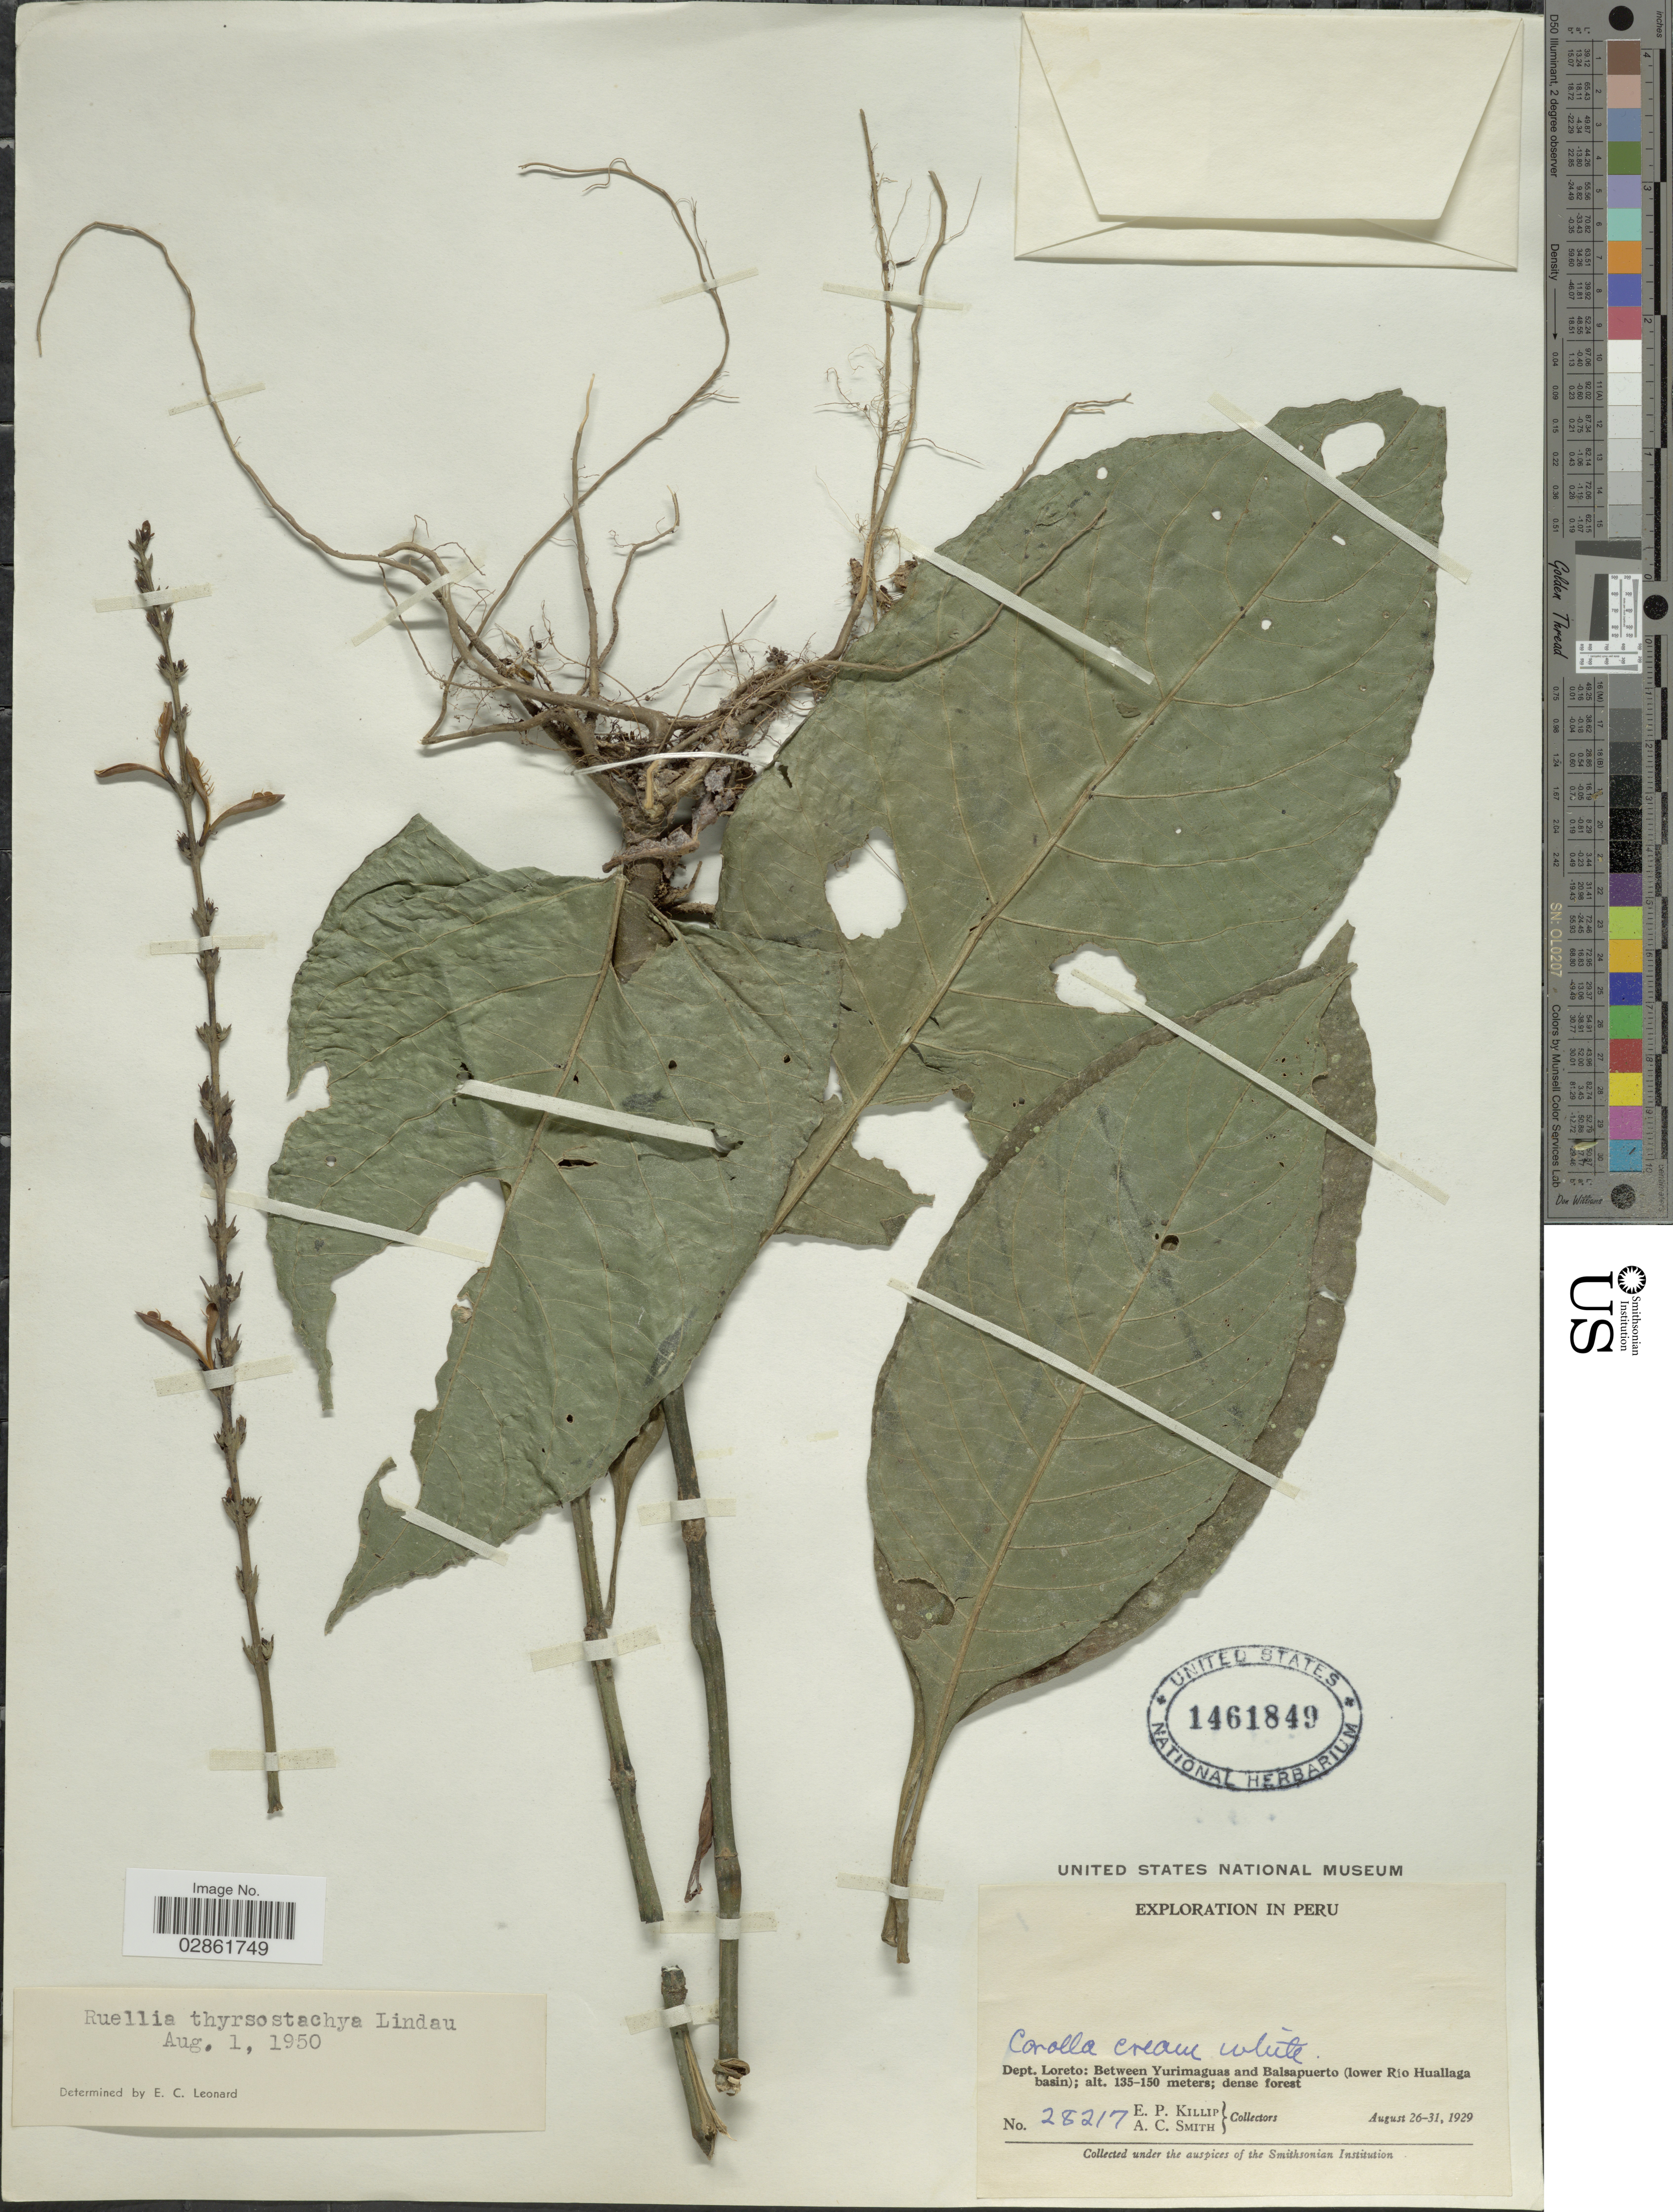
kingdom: Plantae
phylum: Tracheophyta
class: Magnoliopsida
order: Lamiales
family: Acanthaceae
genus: Ruellia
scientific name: Ruellia proxima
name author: Lindau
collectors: E. P. Killip & A. C. Smith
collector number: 28217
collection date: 1929-08-26/1929-08-31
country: Peru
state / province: Loreto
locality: Dept. Loreto: Between Yurimaguas and Balsapuerto (lower Rio Huallaga basin).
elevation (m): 135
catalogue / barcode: US 1461849